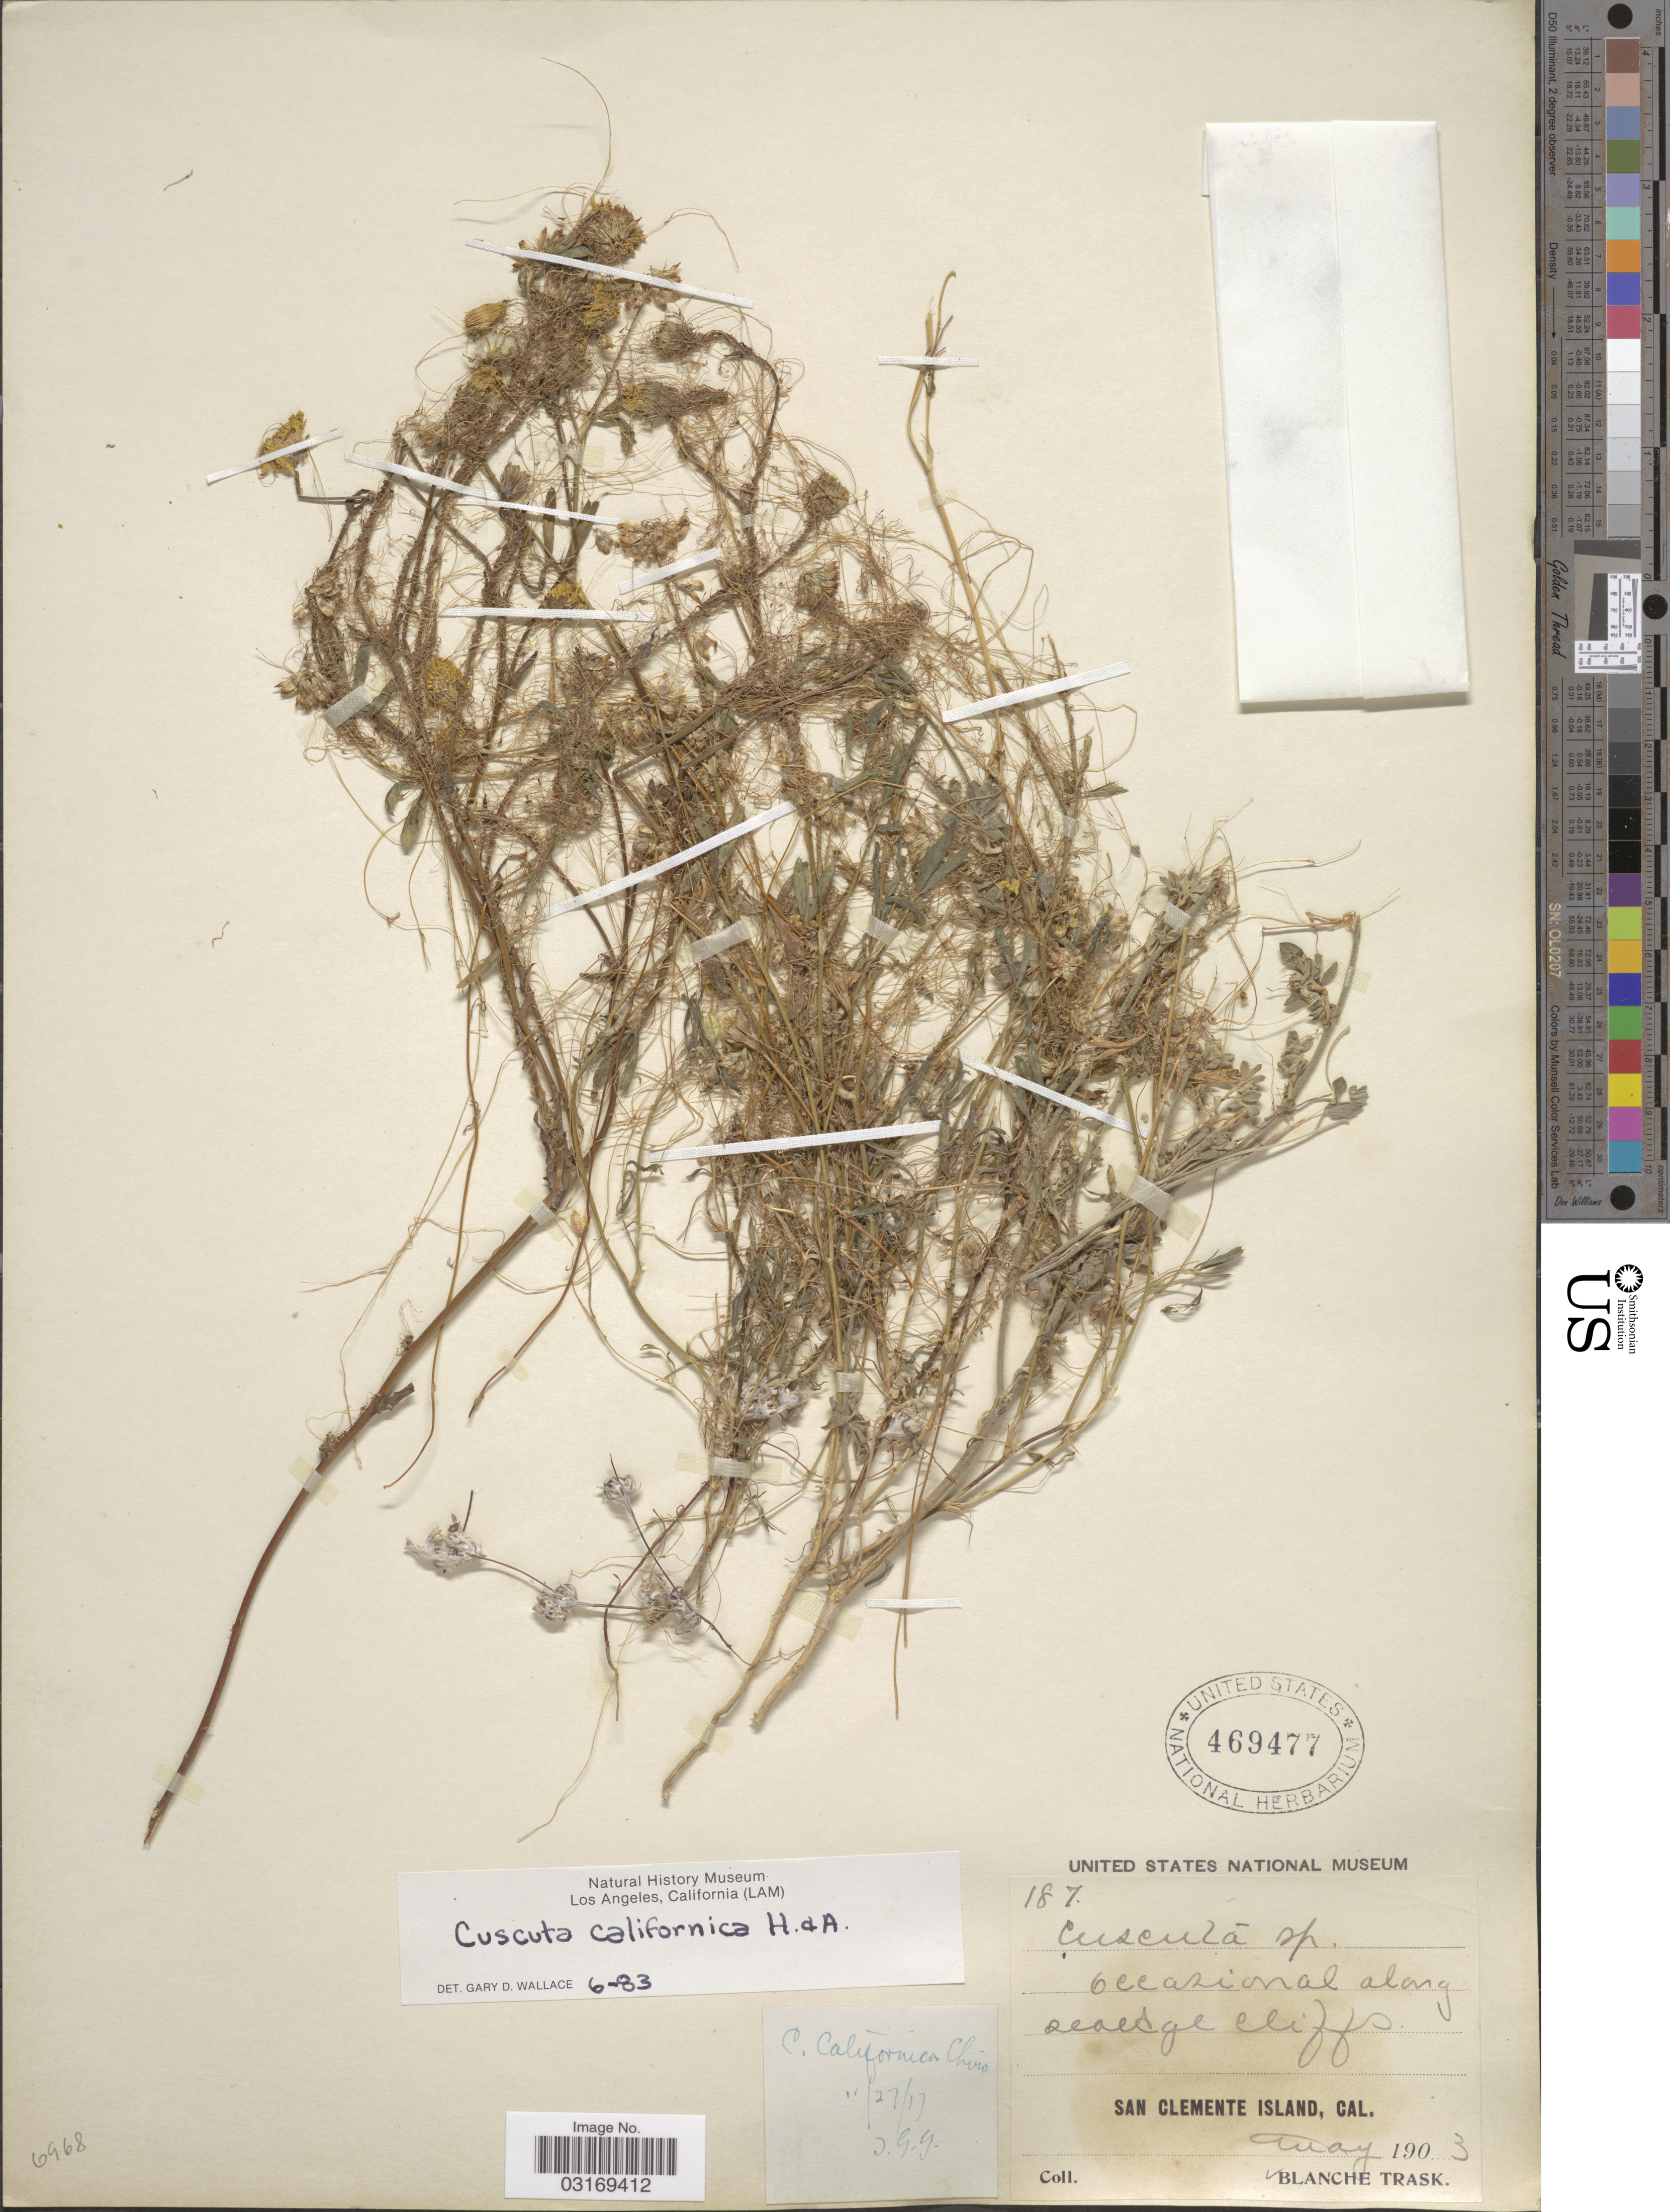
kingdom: Plantae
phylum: Tracheophyta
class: Magnoliopsida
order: Solanales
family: Convolvulaceae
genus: Cuscuta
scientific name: Cuscuta californica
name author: Hook. & Arn.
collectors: B. Trask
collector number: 187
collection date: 1903-05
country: United States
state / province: California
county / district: Los Angeles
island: San Clemente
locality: San Clemente Island.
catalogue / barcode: US 469477